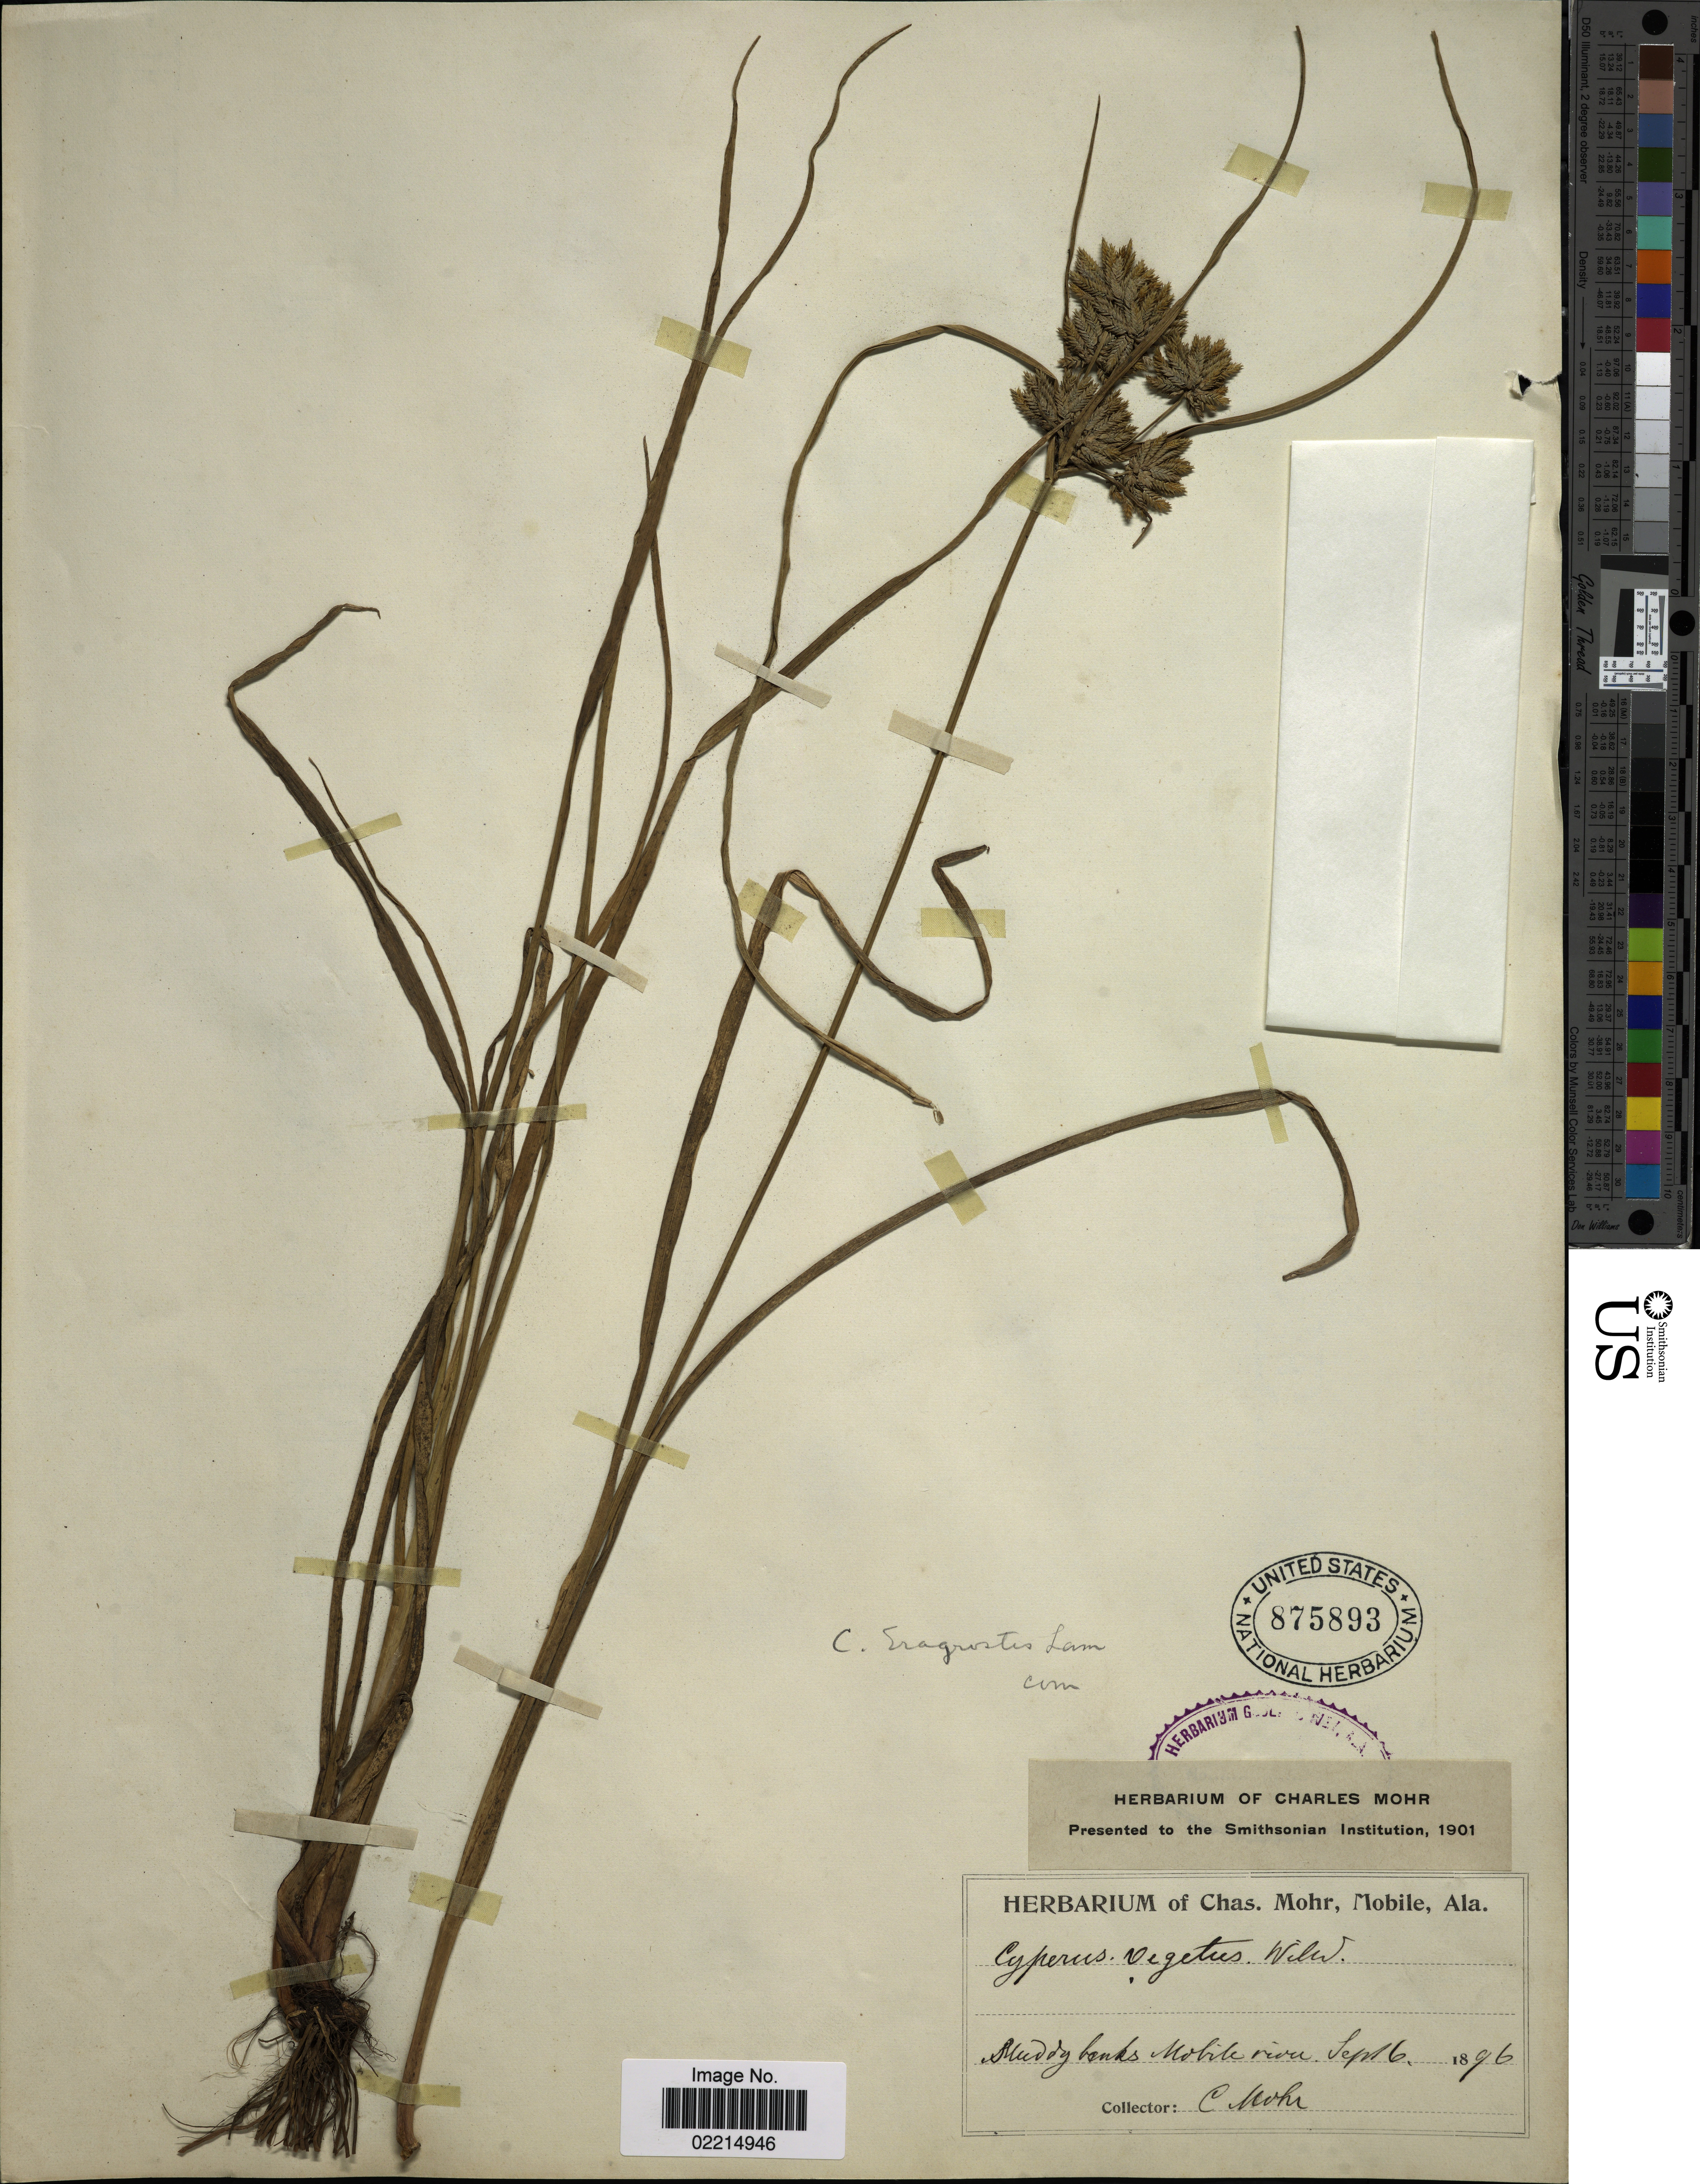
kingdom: Plantae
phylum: Tracheophyta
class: Liliopsida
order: Poales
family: Cyperaceae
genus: Cyperus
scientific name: Cyperus eragrostis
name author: Lam.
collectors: C. T. Mohr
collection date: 1896-09-16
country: United States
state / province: Alabama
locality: Muddy banks, Mobili river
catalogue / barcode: US 875893